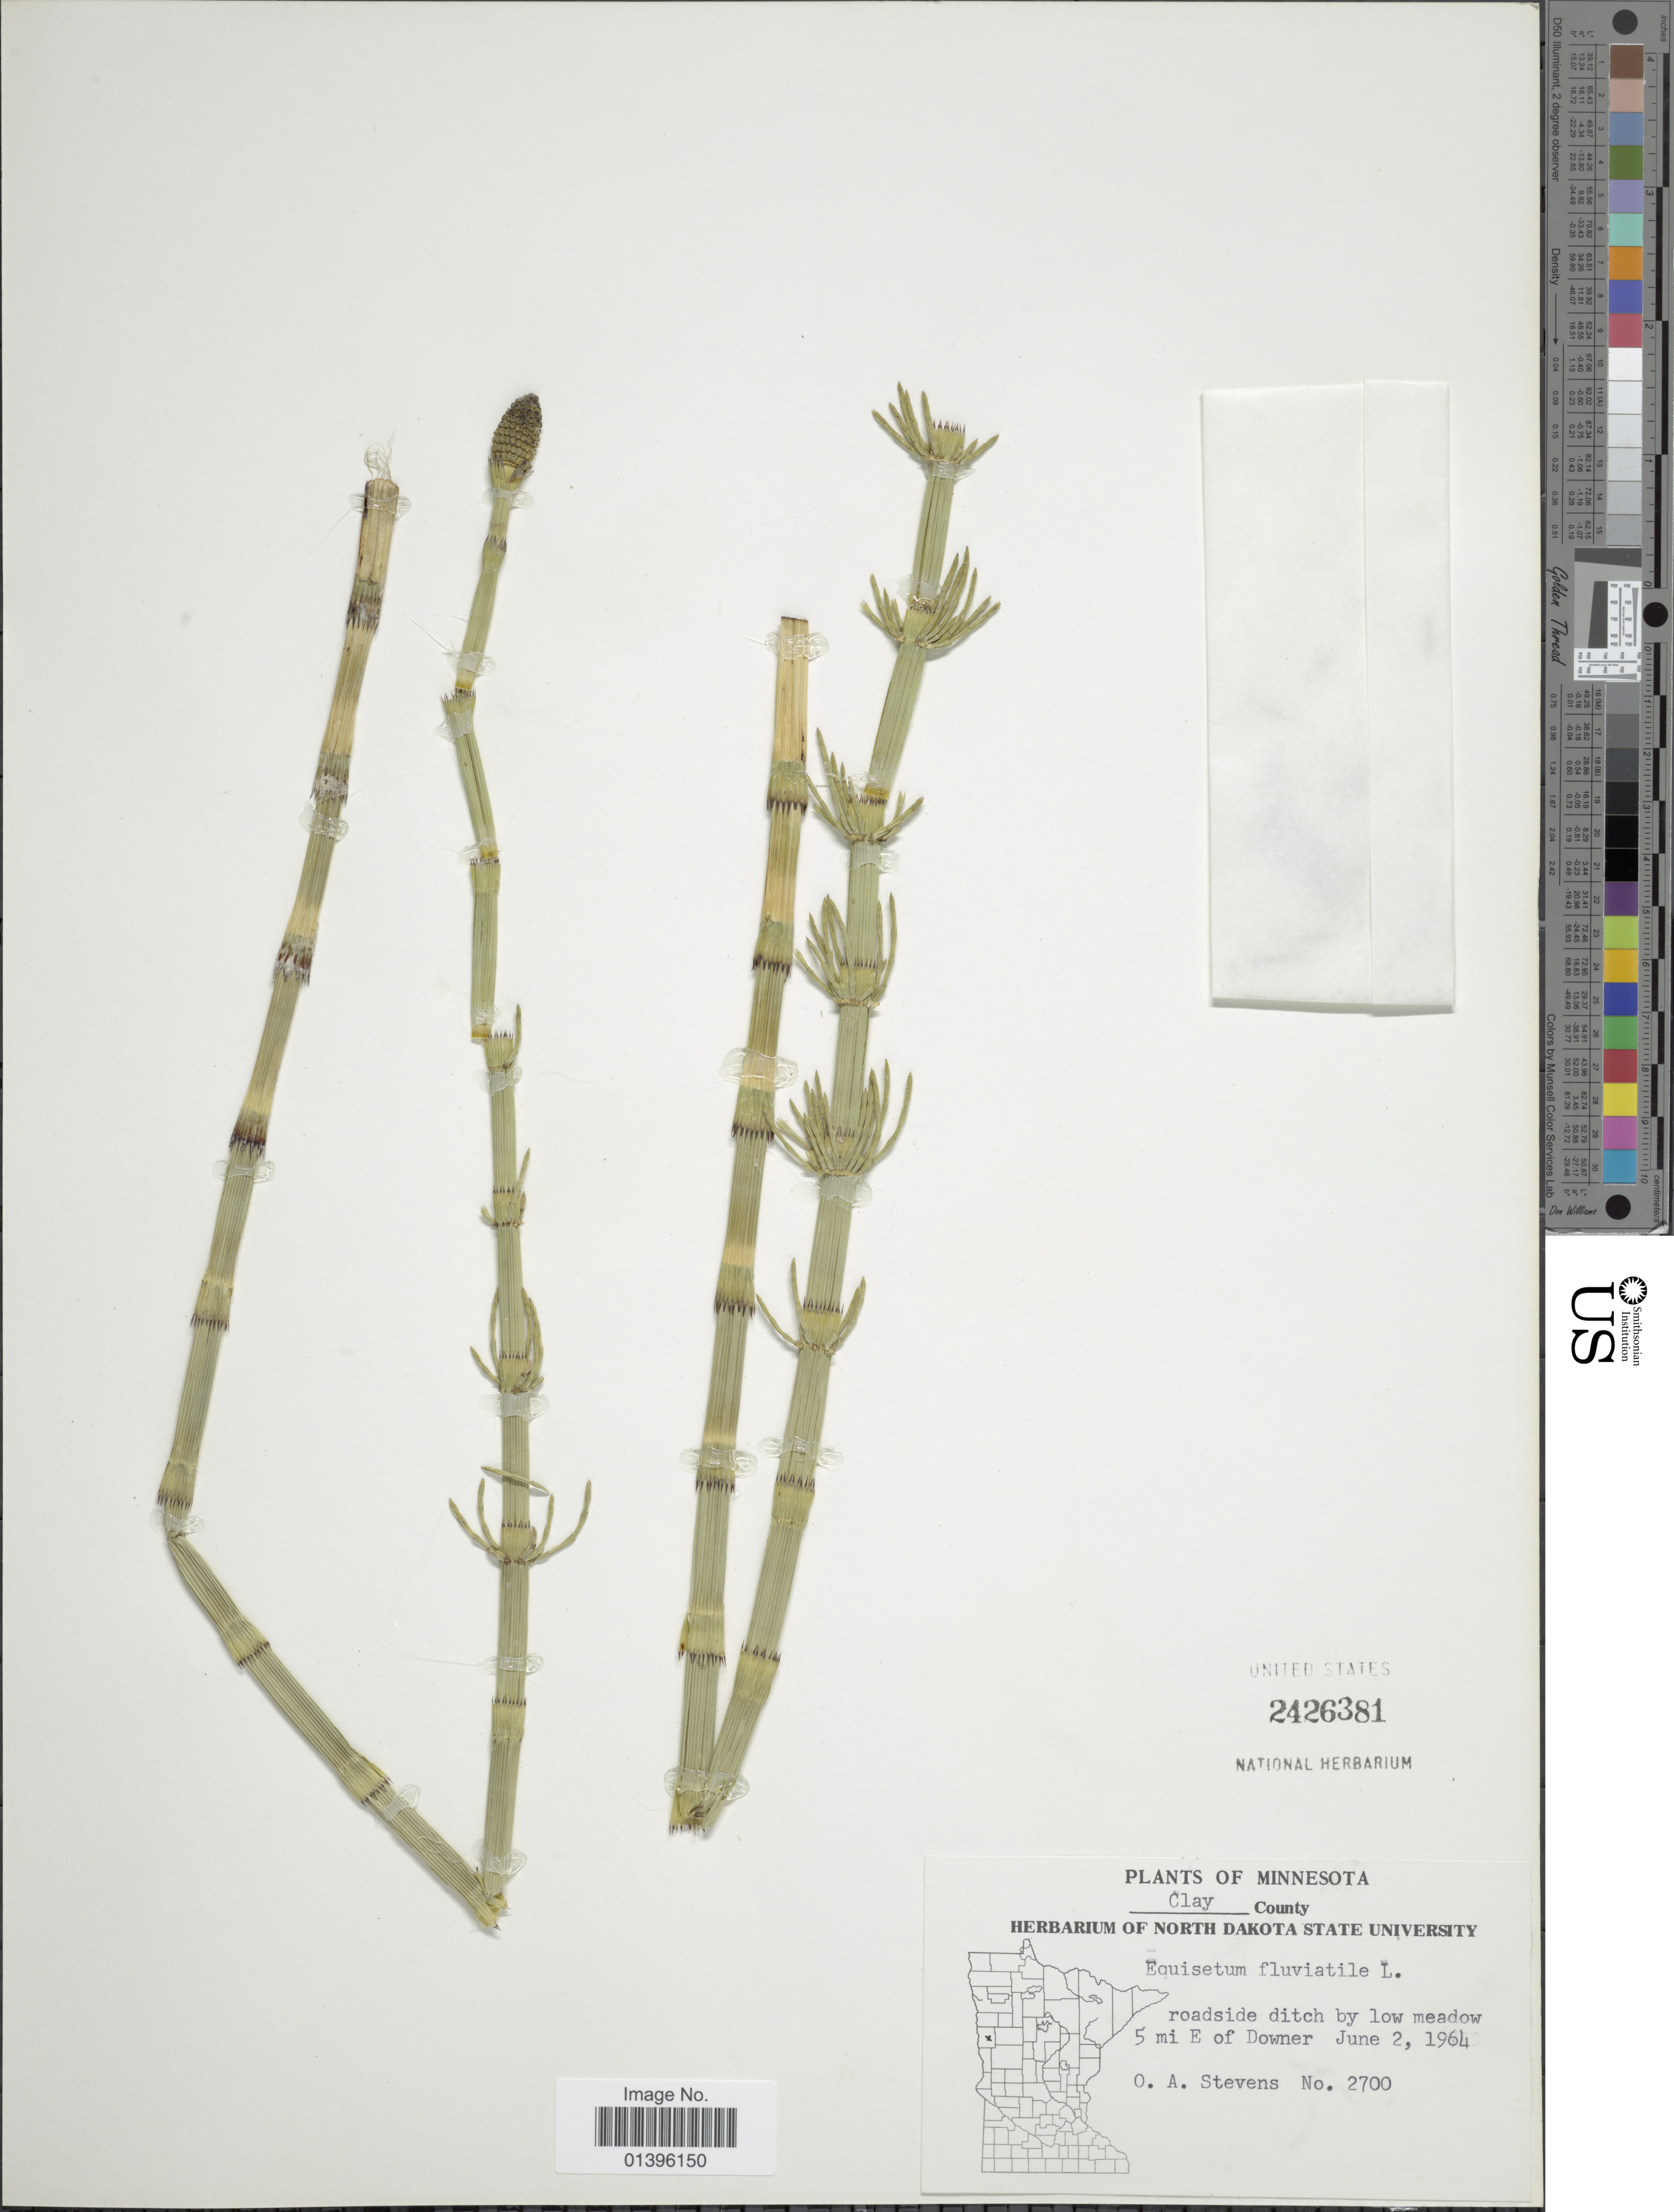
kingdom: Plantae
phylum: Tracheophyta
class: Polypodiopsida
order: Equisetales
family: Equisetaceae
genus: Equisetum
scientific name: Equisetum fluviatile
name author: L.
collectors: O. A. Stevens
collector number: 2700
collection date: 1964-06-02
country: United States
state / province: Minnesota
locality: Clay County, roadside ditch by low meadow 5 mi E of Downer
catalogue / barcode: US 2426381